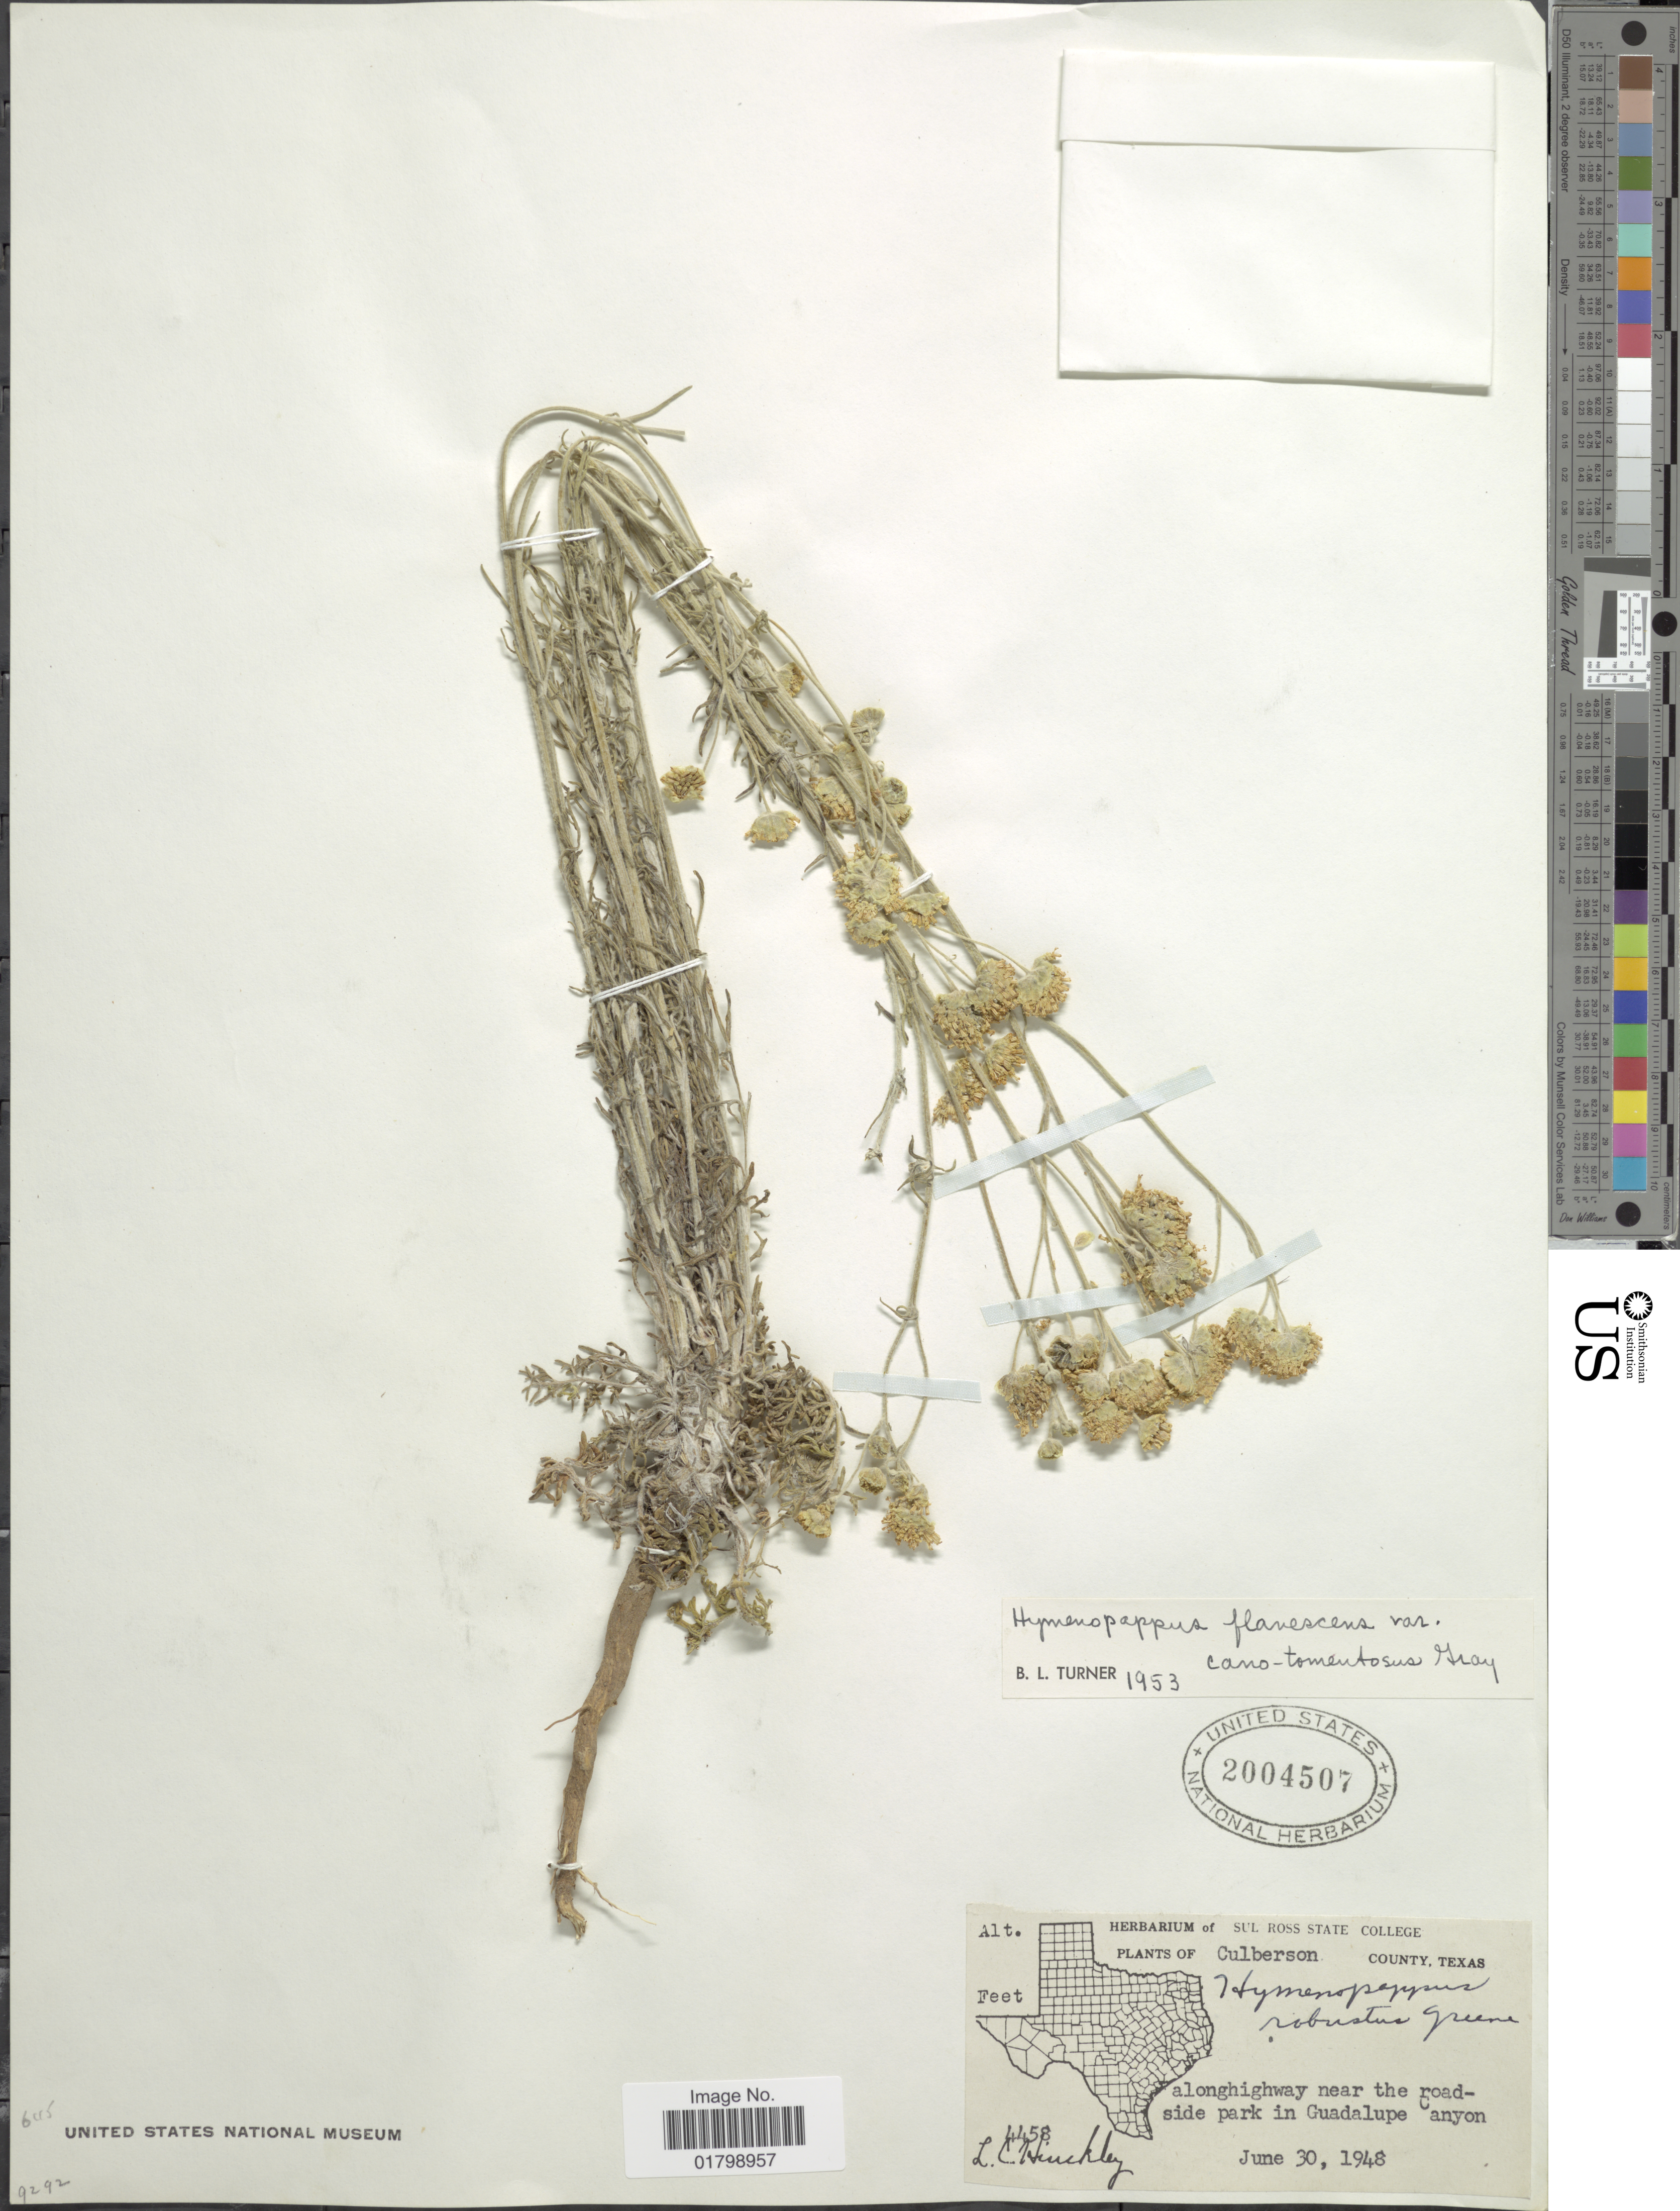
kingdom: Plantae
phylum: Tracheophyta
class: Magnoliopsida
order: Asterales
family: Asteraceae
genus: Hymenopappus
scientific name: Hymenopappus flavescens var. canotomentosus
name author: A. Gray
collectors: L. Hinckley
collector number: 4458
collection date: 1948-06-30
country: United States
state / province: Texas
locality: Culberson, along highway near the roadside park in Guadalupe Canyon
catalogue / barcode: US 2004507